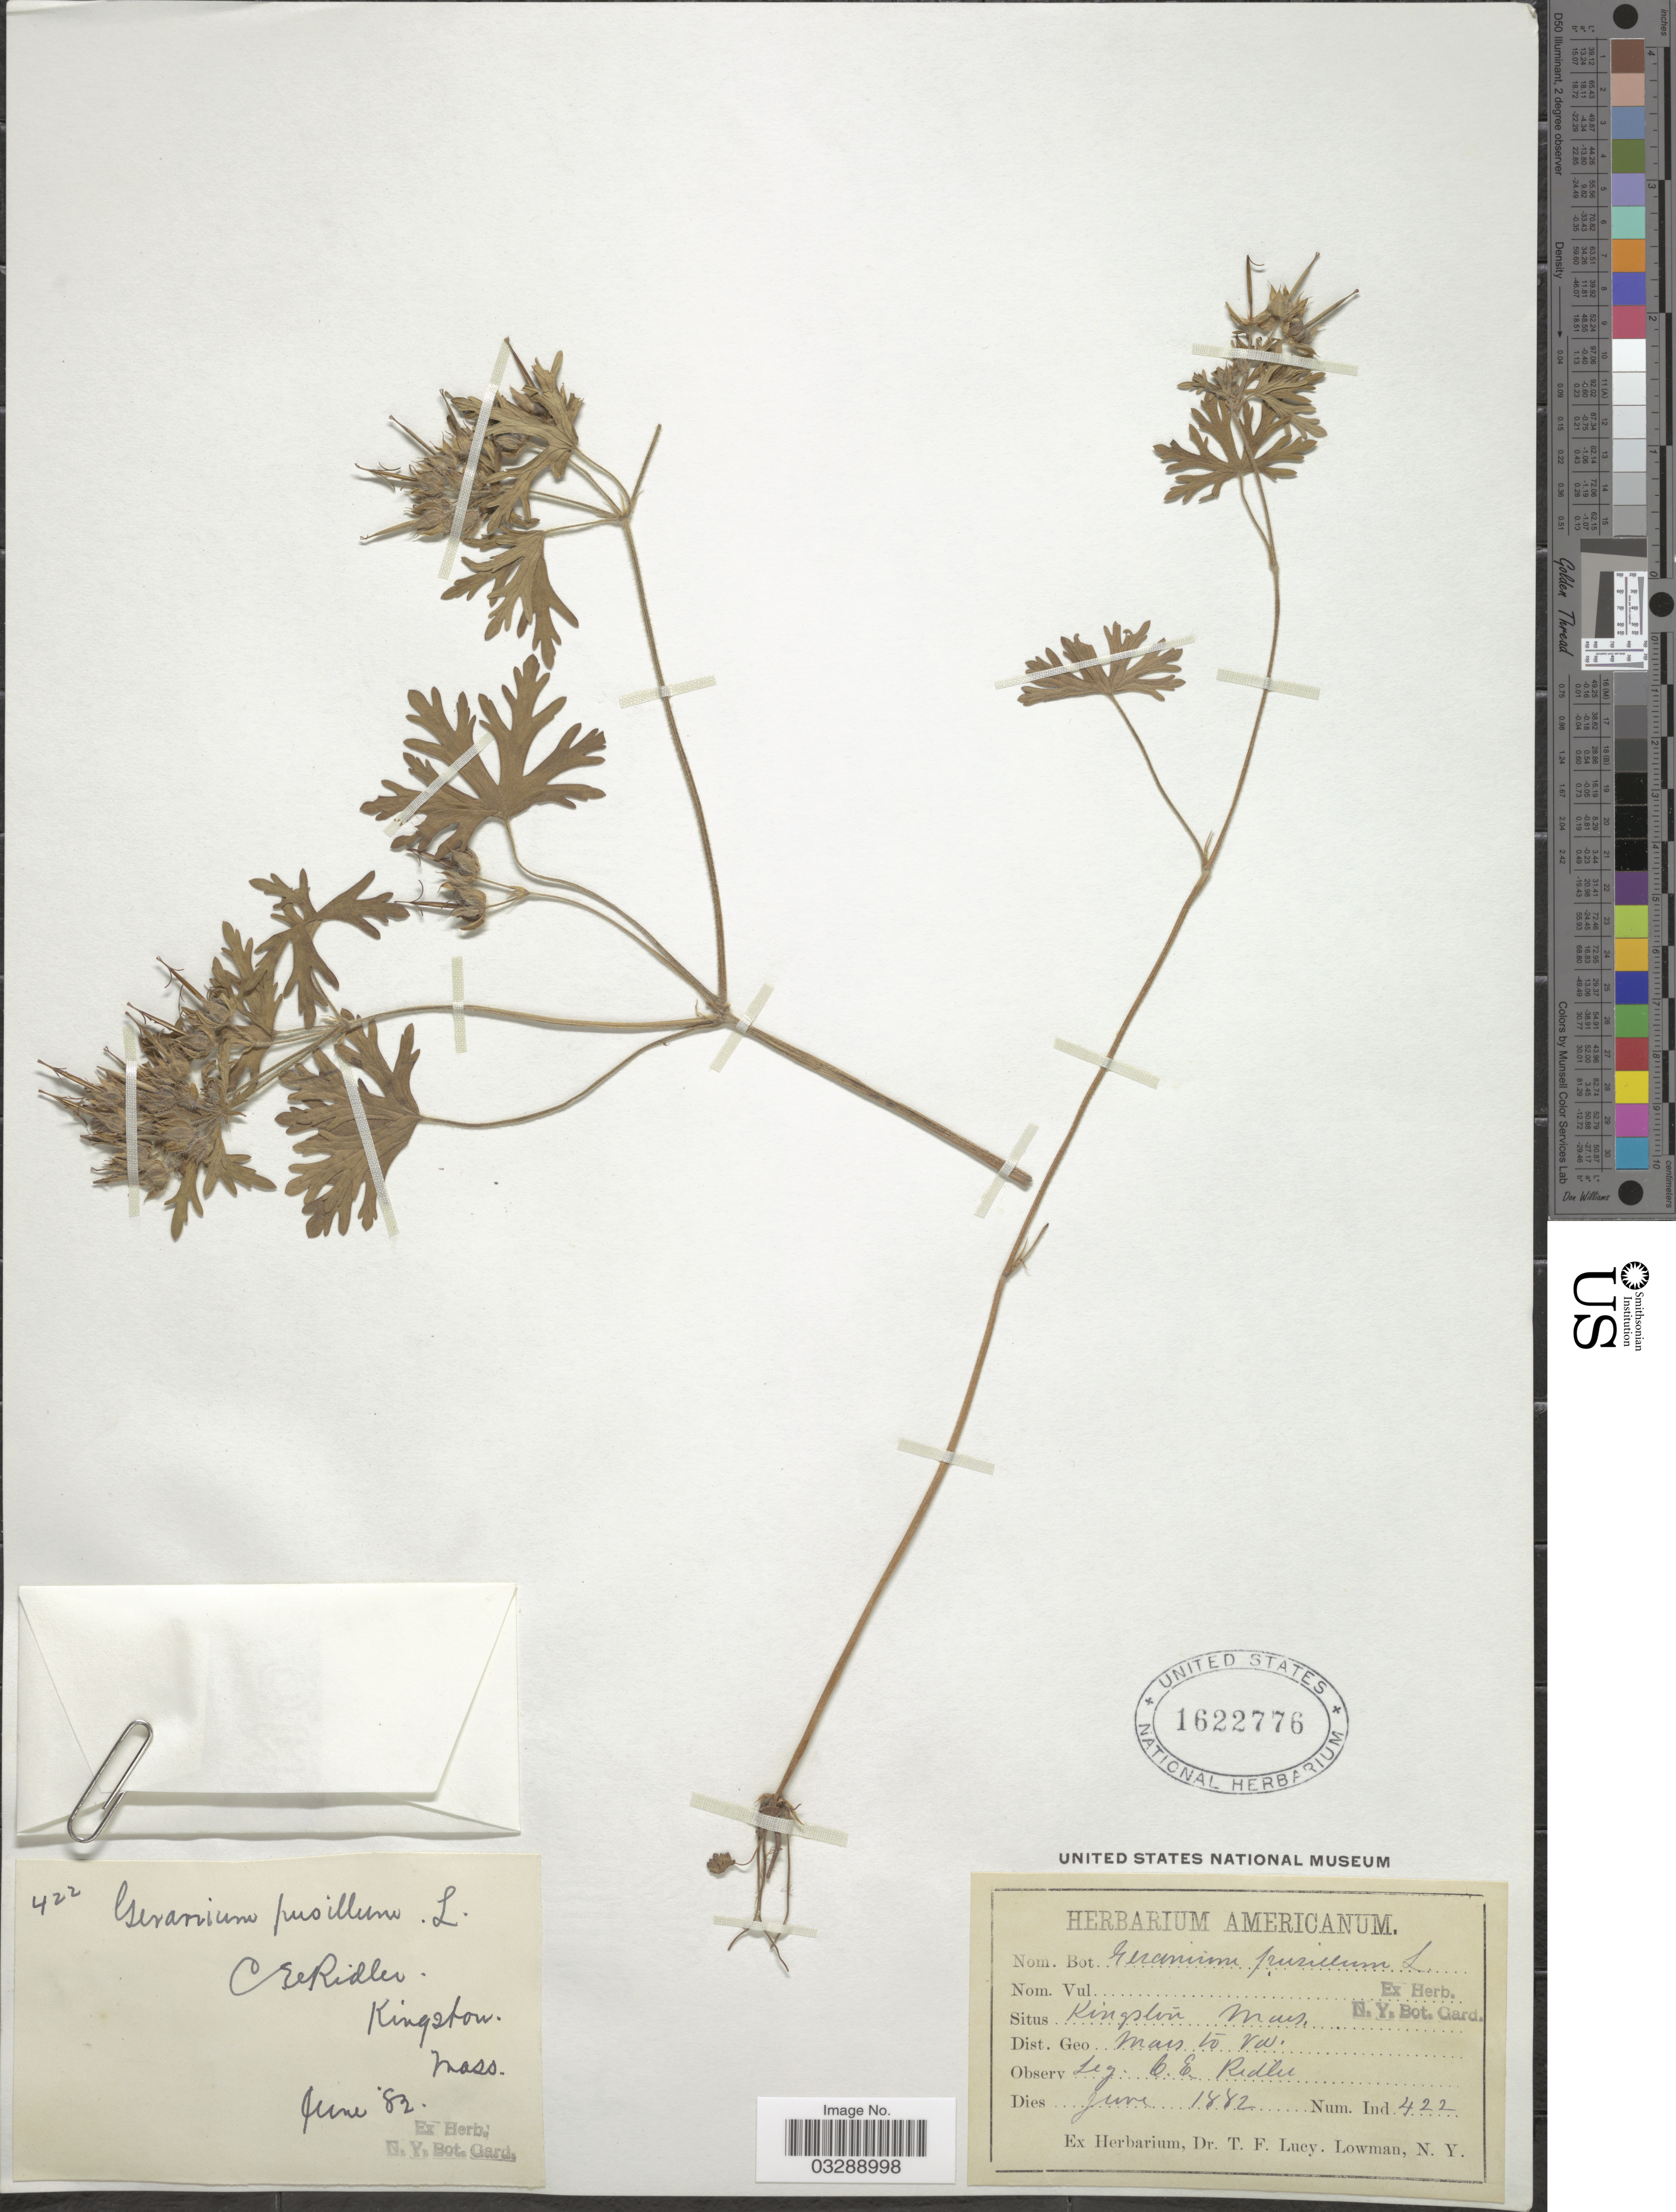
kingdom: Plantae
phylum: Tracheophyta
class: Magnoliopsida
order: Geraniales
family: Geraniaceae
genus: Geranium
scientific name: Geranium pusillum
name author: L.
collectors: C. Ridler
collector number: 422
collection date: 1882-06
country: United States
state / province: Massachusetts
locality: Kingston.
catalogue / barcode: US 1622776